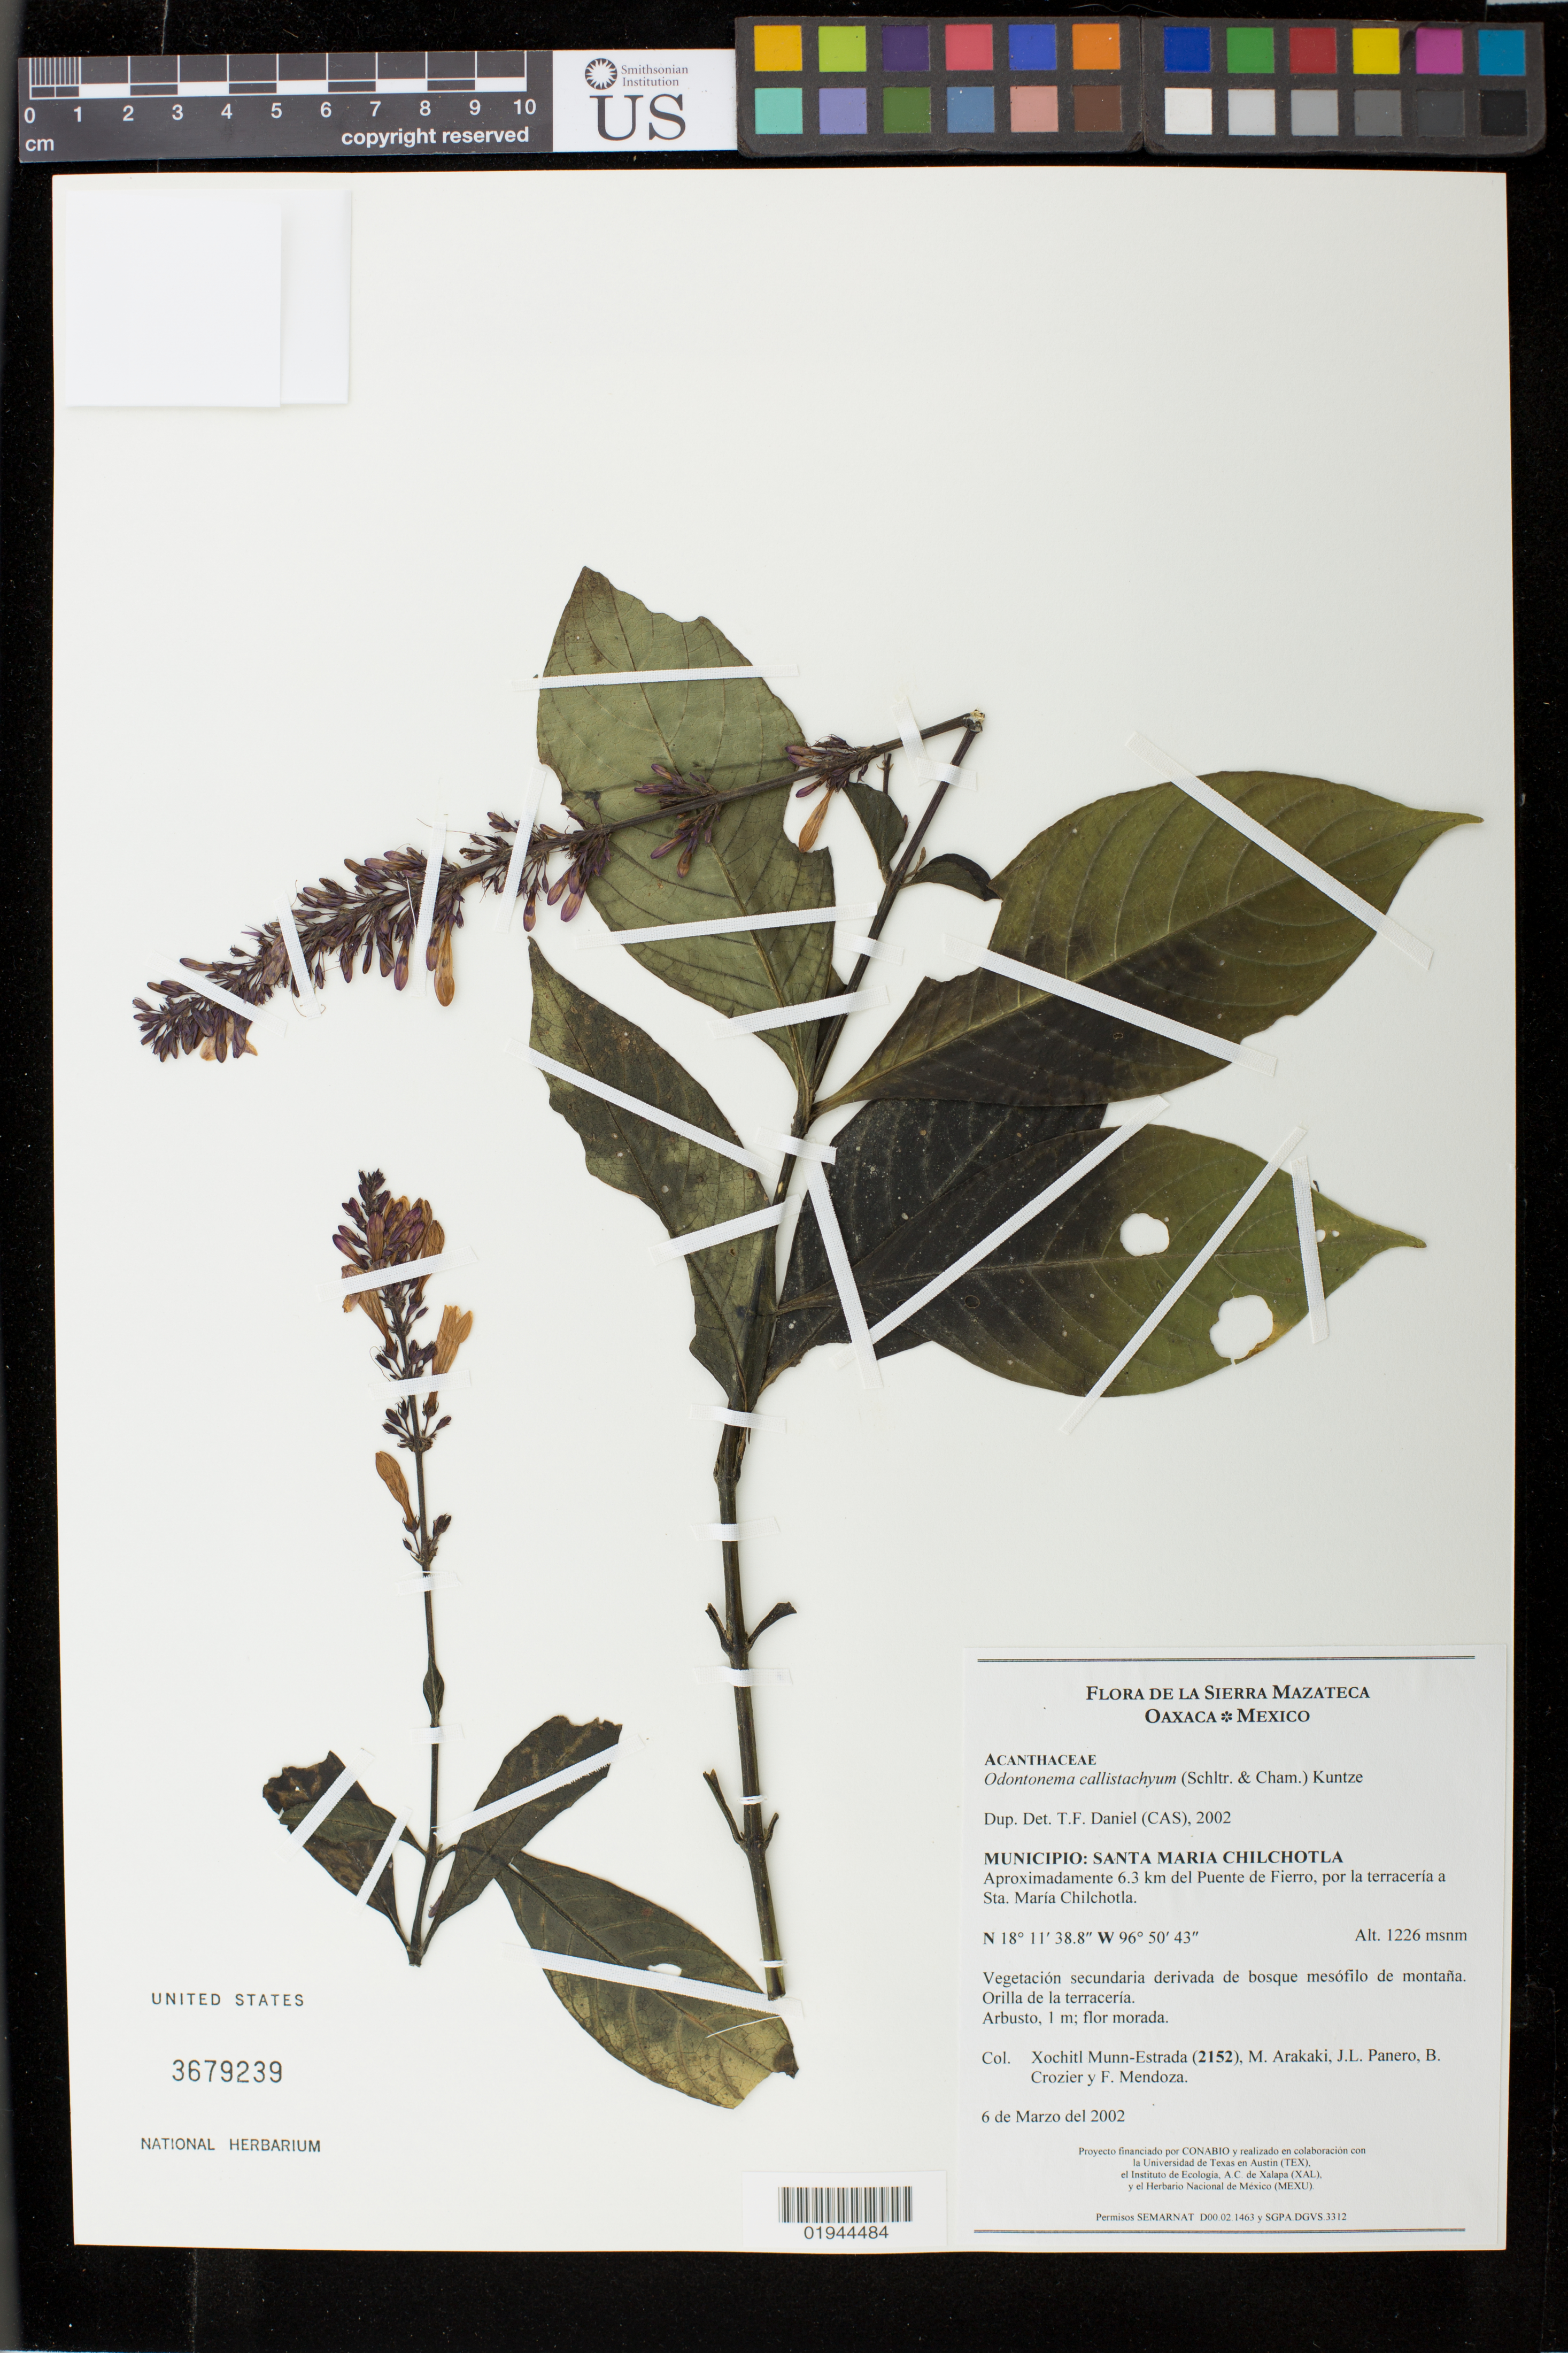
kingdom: Plantae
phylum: Tracheophyta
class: Magnoliopsida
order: Lamiales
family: Acanthaceae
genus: Odontonema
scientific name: Odontonema callistachyum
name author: (Schltdl. & Cham.) Kuntze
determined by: Daniel, Thomas F.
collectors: X. Munn-Estrada, M. Arakaki, J. L. Panero, B. Crozier & F. Mendoza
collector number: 2152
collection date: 2002-03-06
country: Mexico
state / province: Oaxaca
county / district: Santa María Chilchotla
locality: Aproximadamente 6.3 km del Puente de Fierro, por la terraceria a Sta. Maria Chilchotla.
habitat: Vegetacion secundaria derivada de bosque mesofilo de montana. Orilla de la terraceria.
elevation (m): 1226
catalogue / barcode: US 3679239